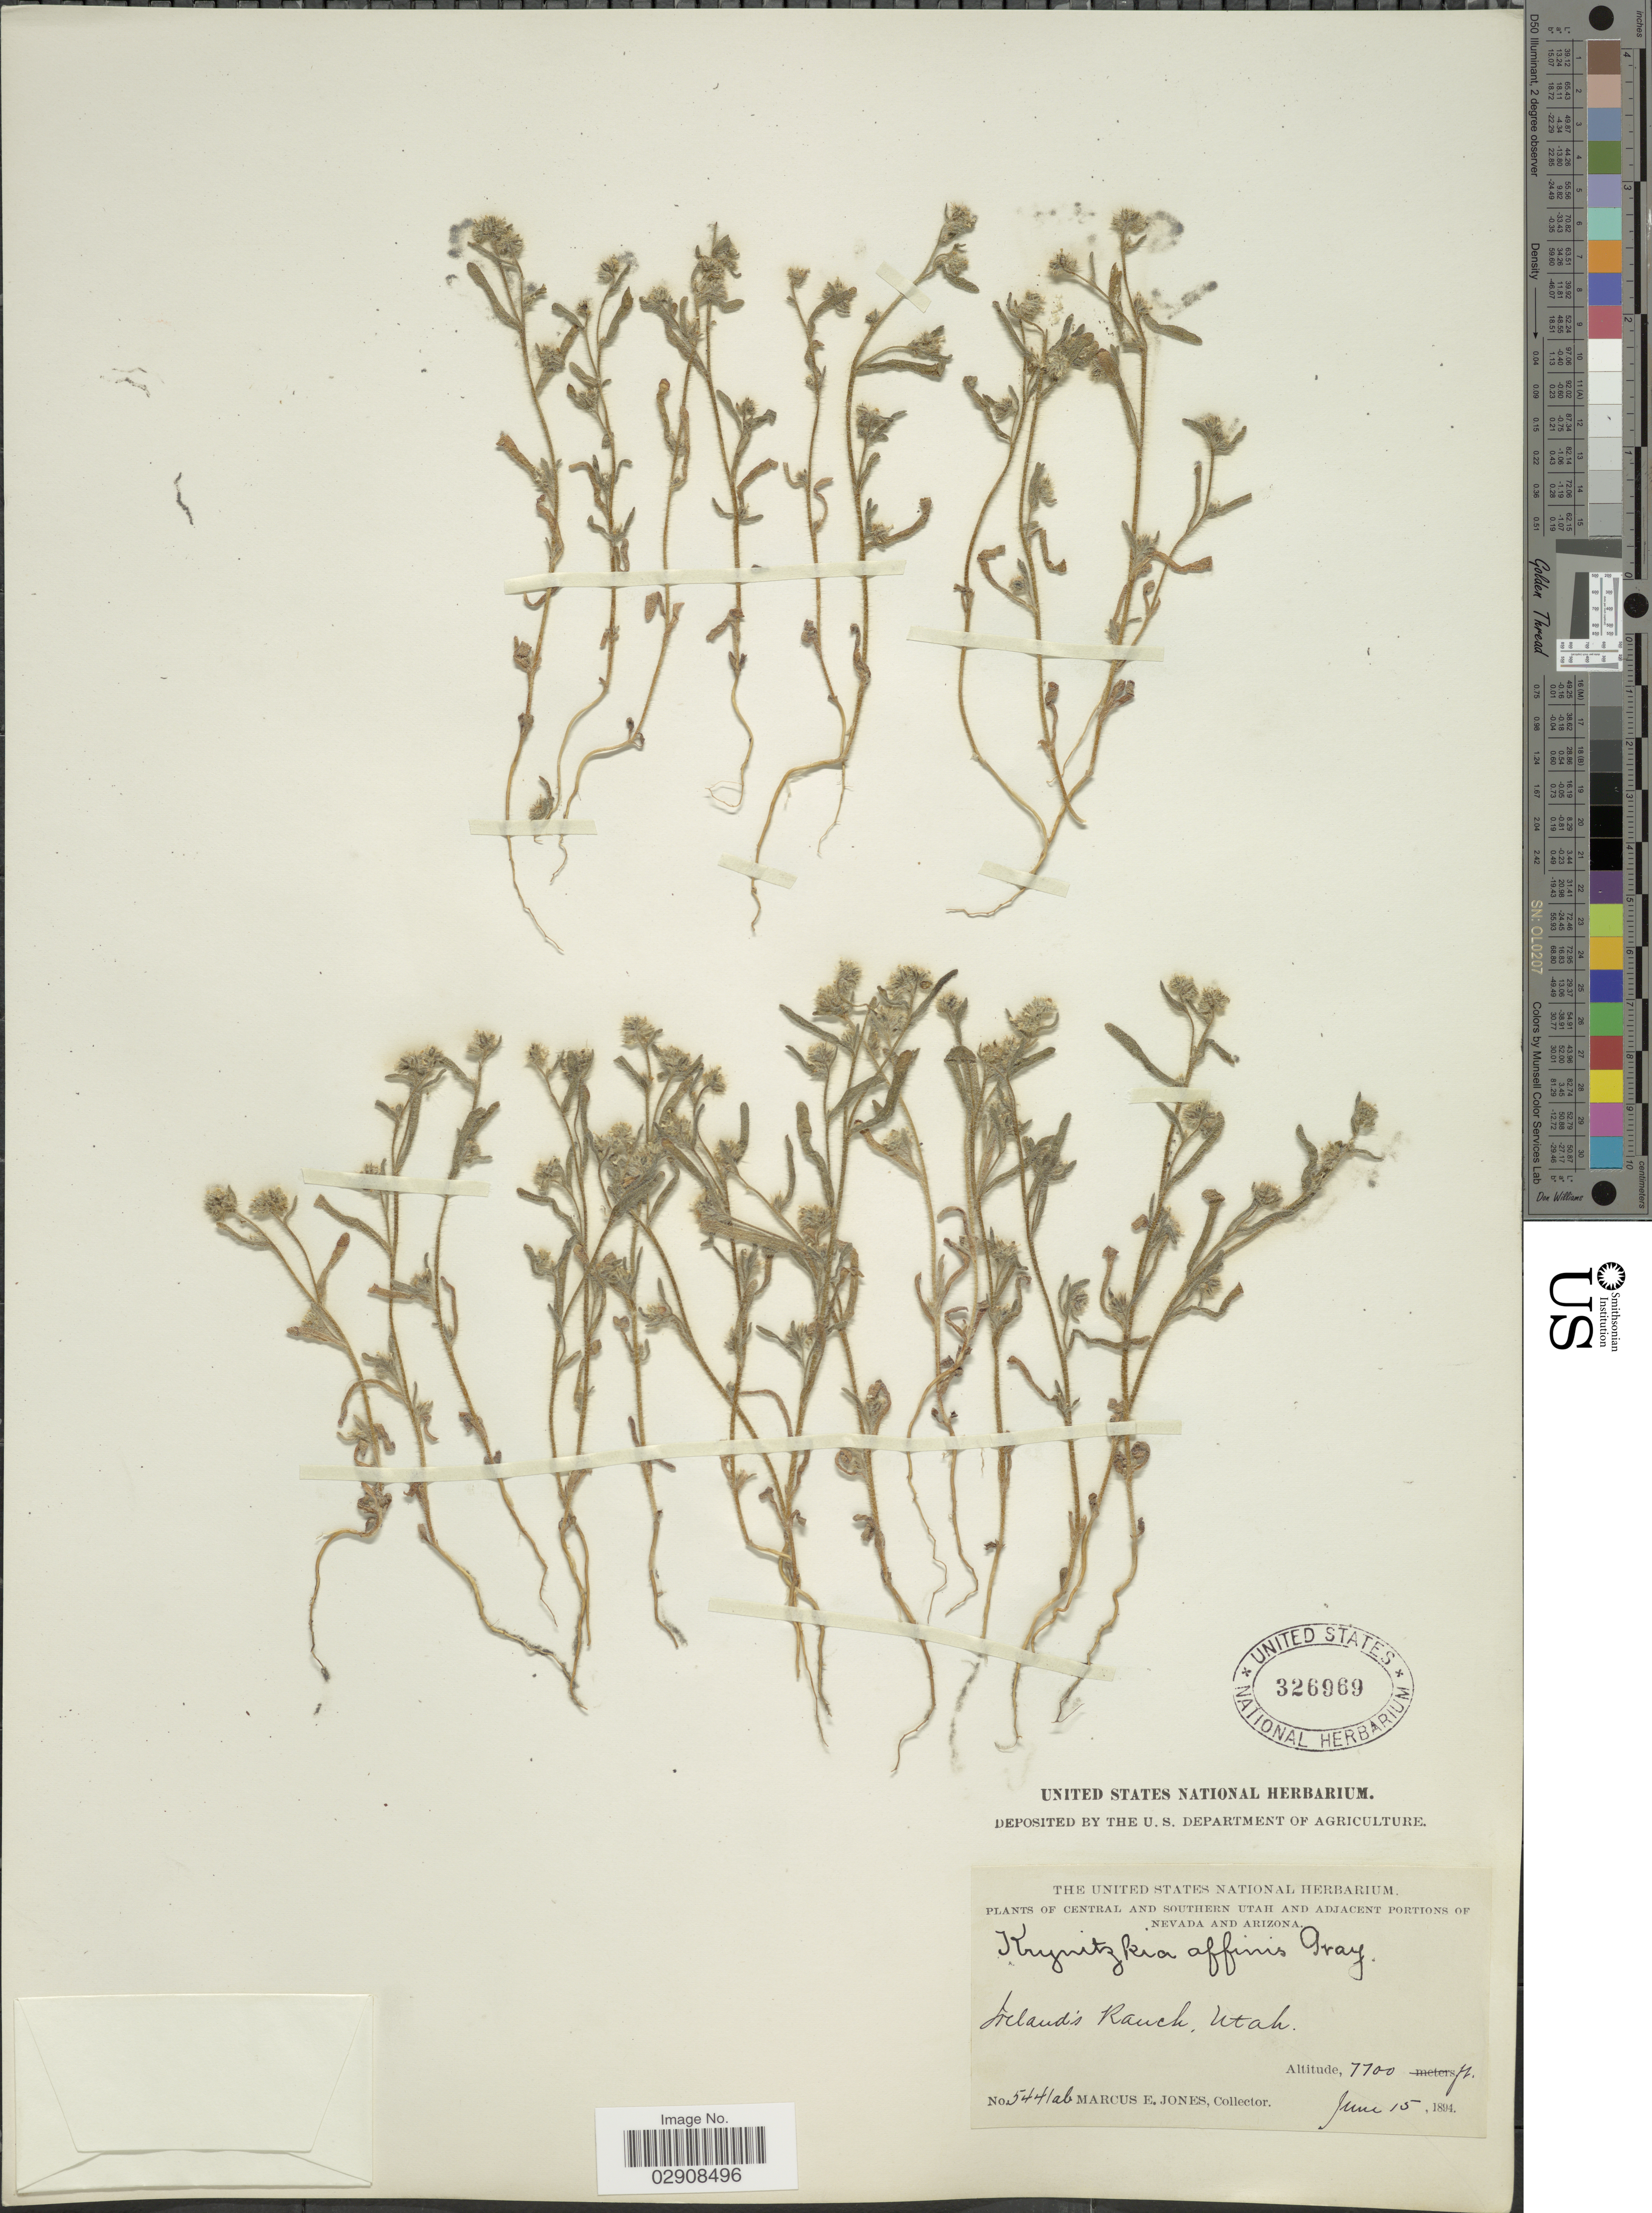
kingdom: Plantae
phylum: Tracheophyta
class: Magnoliopsida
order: Boraginales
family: Boraginaceae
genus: Cryptantha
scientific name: Cryptantha pterocarya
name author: (Torr.) Greene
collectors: M. E. Jones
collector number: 5441ab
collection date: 1894-06-15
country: United States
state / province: Utah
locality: Central and Southern Utah. Ireland's Ranch.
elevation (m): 2347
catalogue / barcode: US 326969